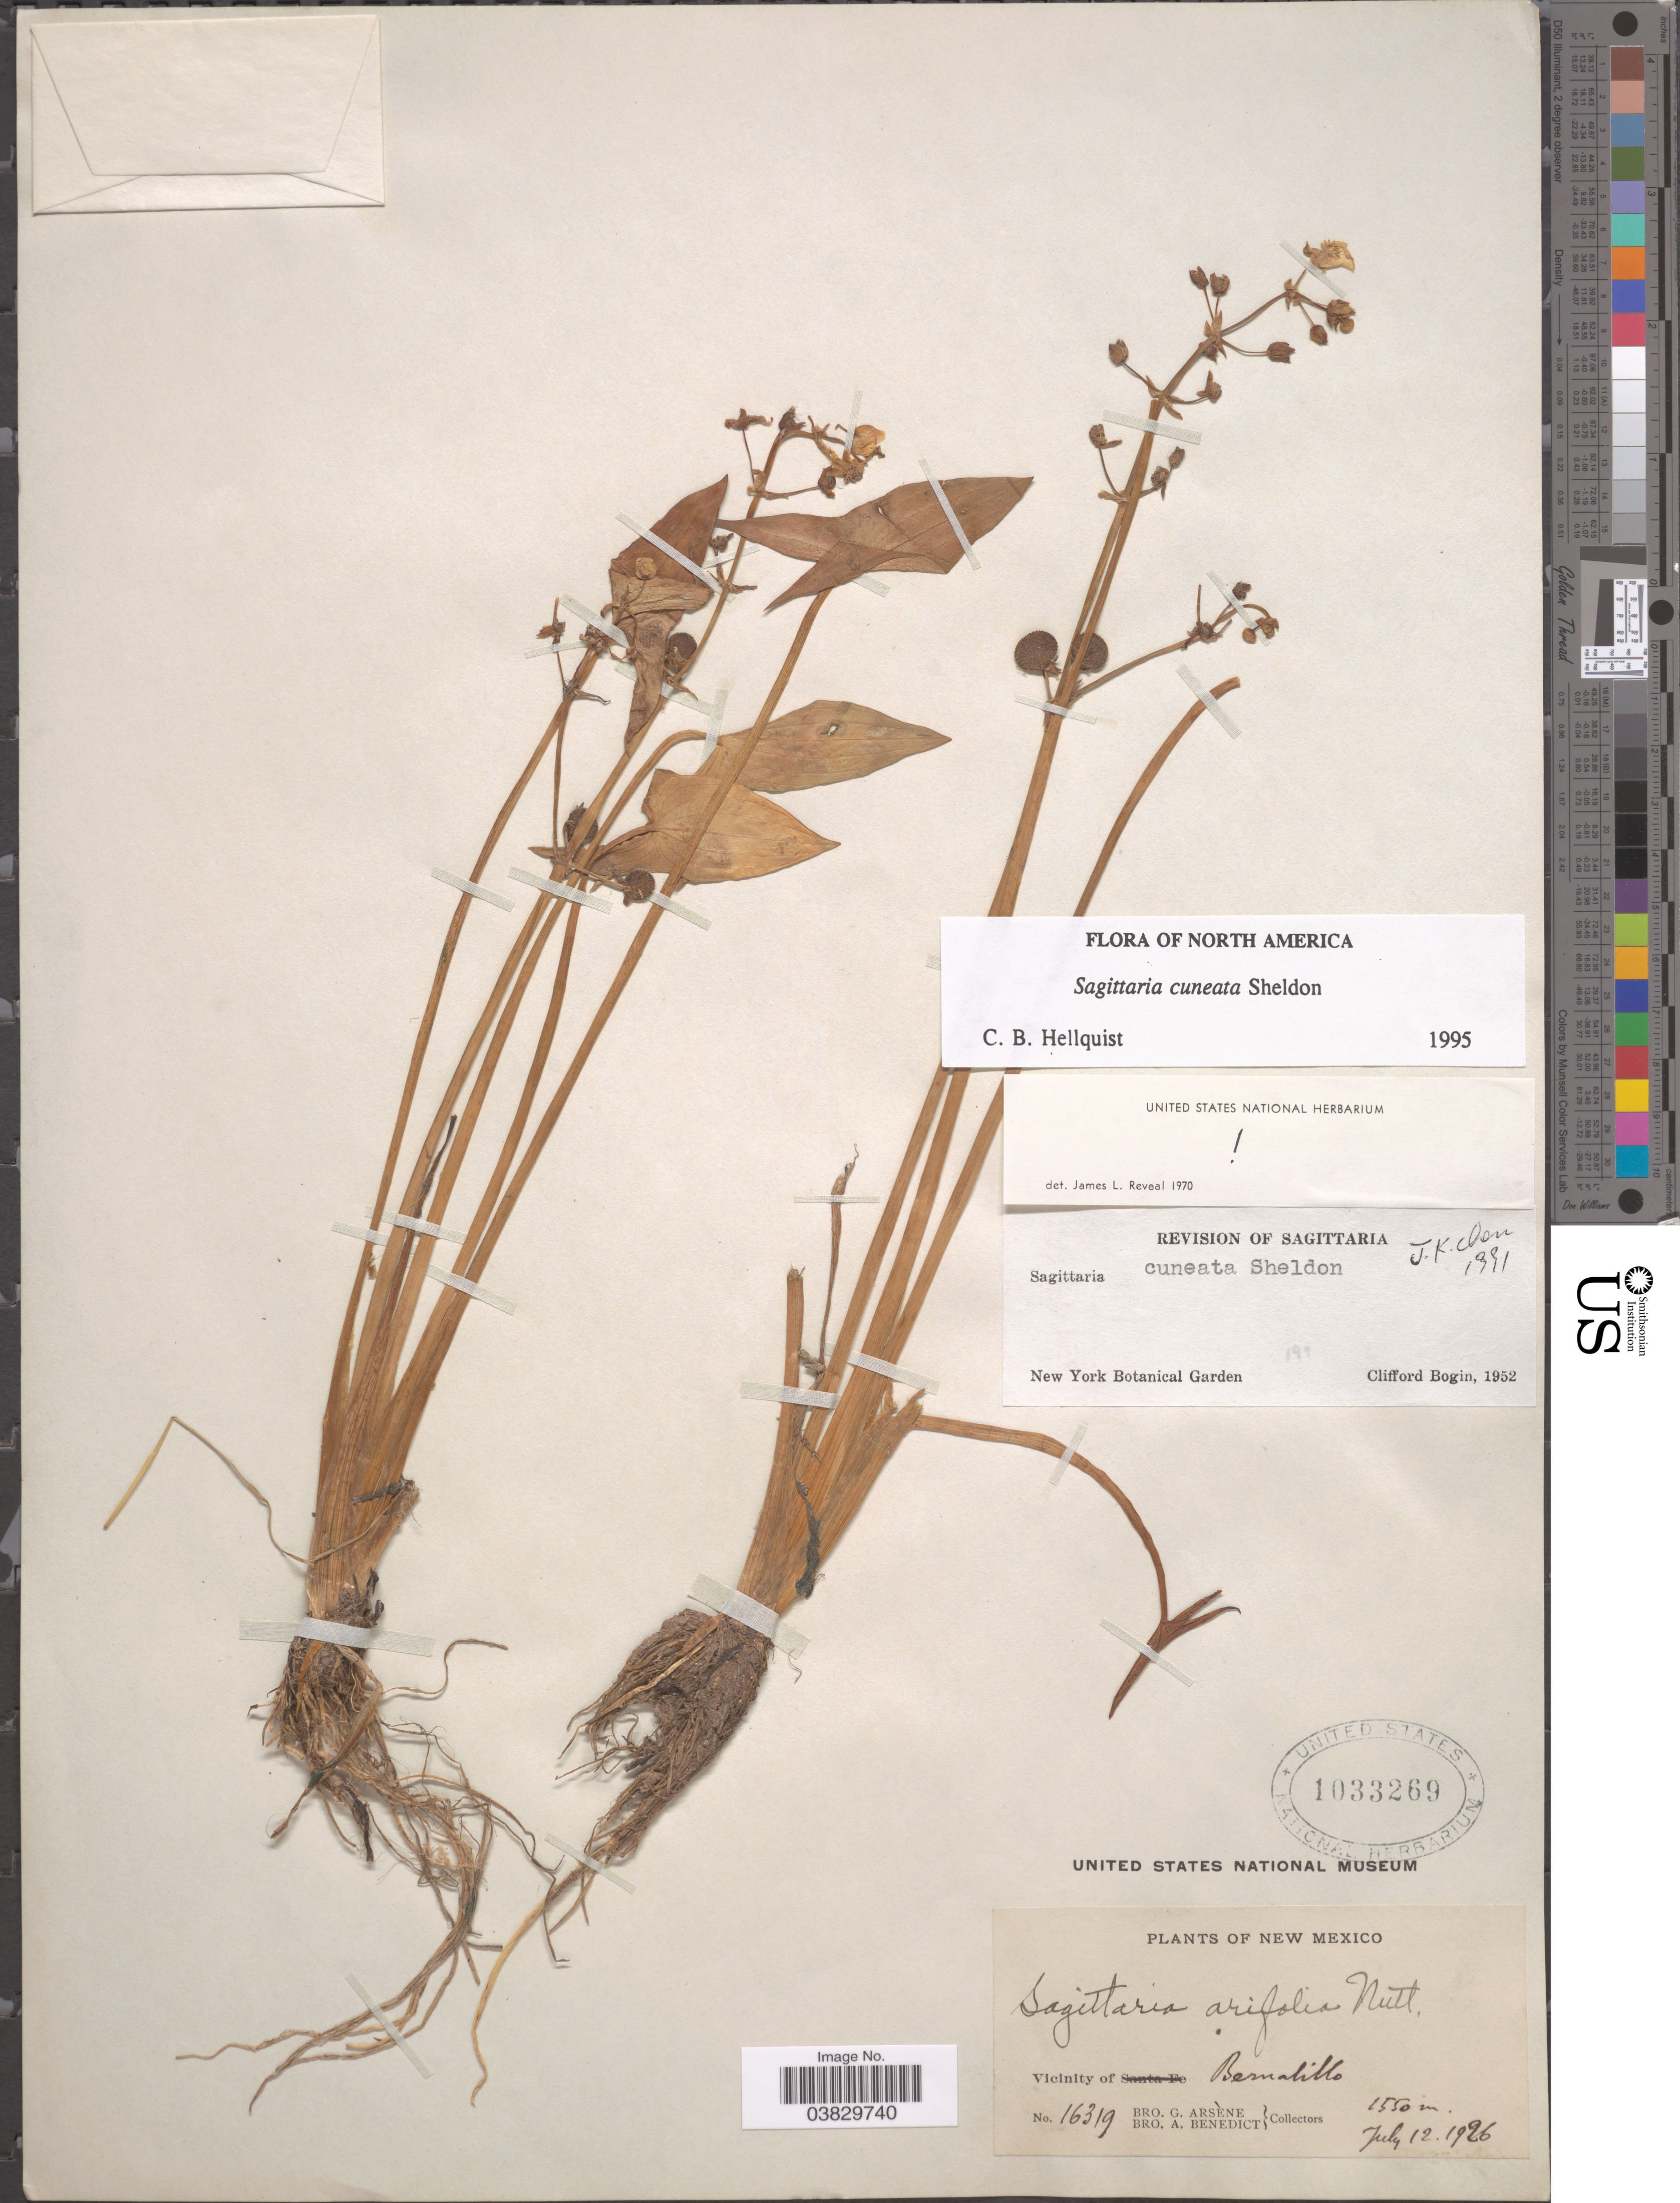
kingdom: Plantae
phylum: Tracheophyta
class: Liliopsida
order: Alismatales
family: Alismataceae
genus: Sagittaria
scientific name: Sagittaria cuneata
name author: E. Sheld.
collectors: Bro. G. Arsène & Bro. A. Benedict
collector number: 16319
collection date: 1926-07-12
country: United States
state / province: New Mexico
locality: Vicinity of Bernalillo.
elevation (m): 1550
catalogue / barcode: US 1033269